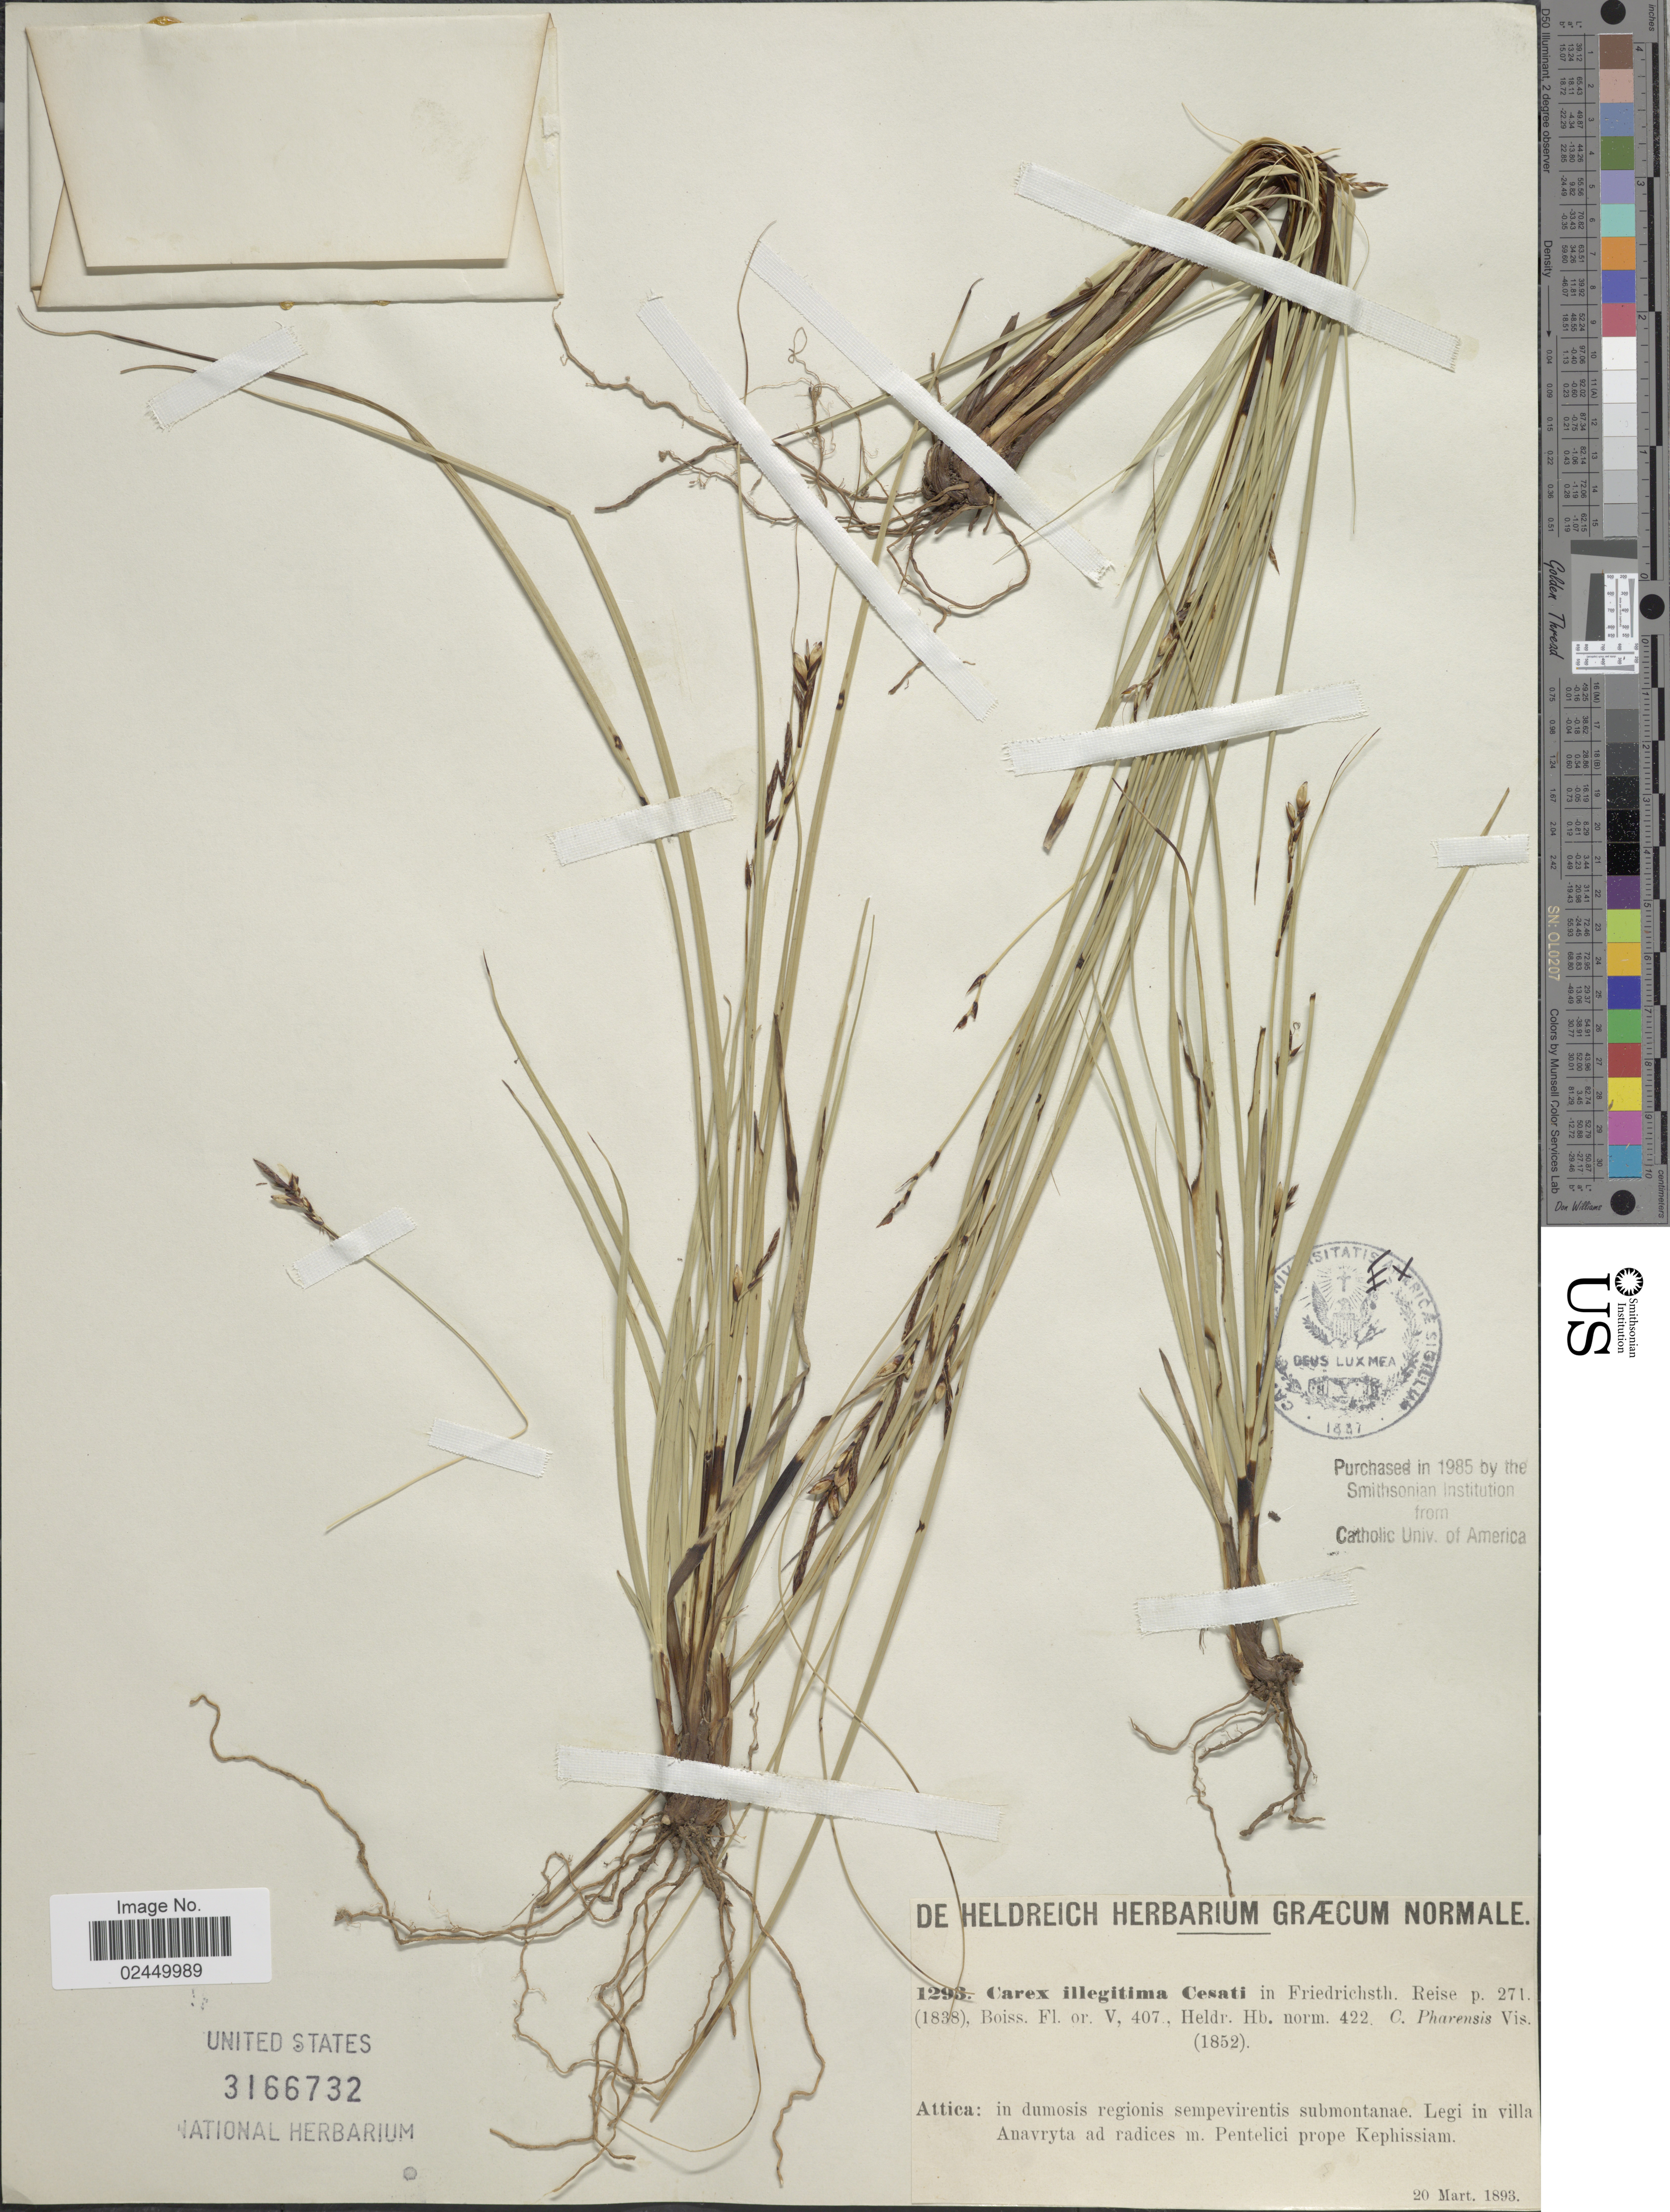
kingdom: Plantae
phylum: Tracheophyta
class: Liliopsida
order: Poales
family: Cyperaceae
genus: Carex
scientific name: Carex illegitima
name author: Ces.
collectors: -. De Heldreich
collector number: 1293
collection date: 1893-03-20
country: Greece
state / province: Attica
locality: Attica: in dumosis regionis sempevirentis submontanae. Legi in villa Anavryta ad radices m. Pentelici prope Kephissiam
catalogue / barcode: US 3166732